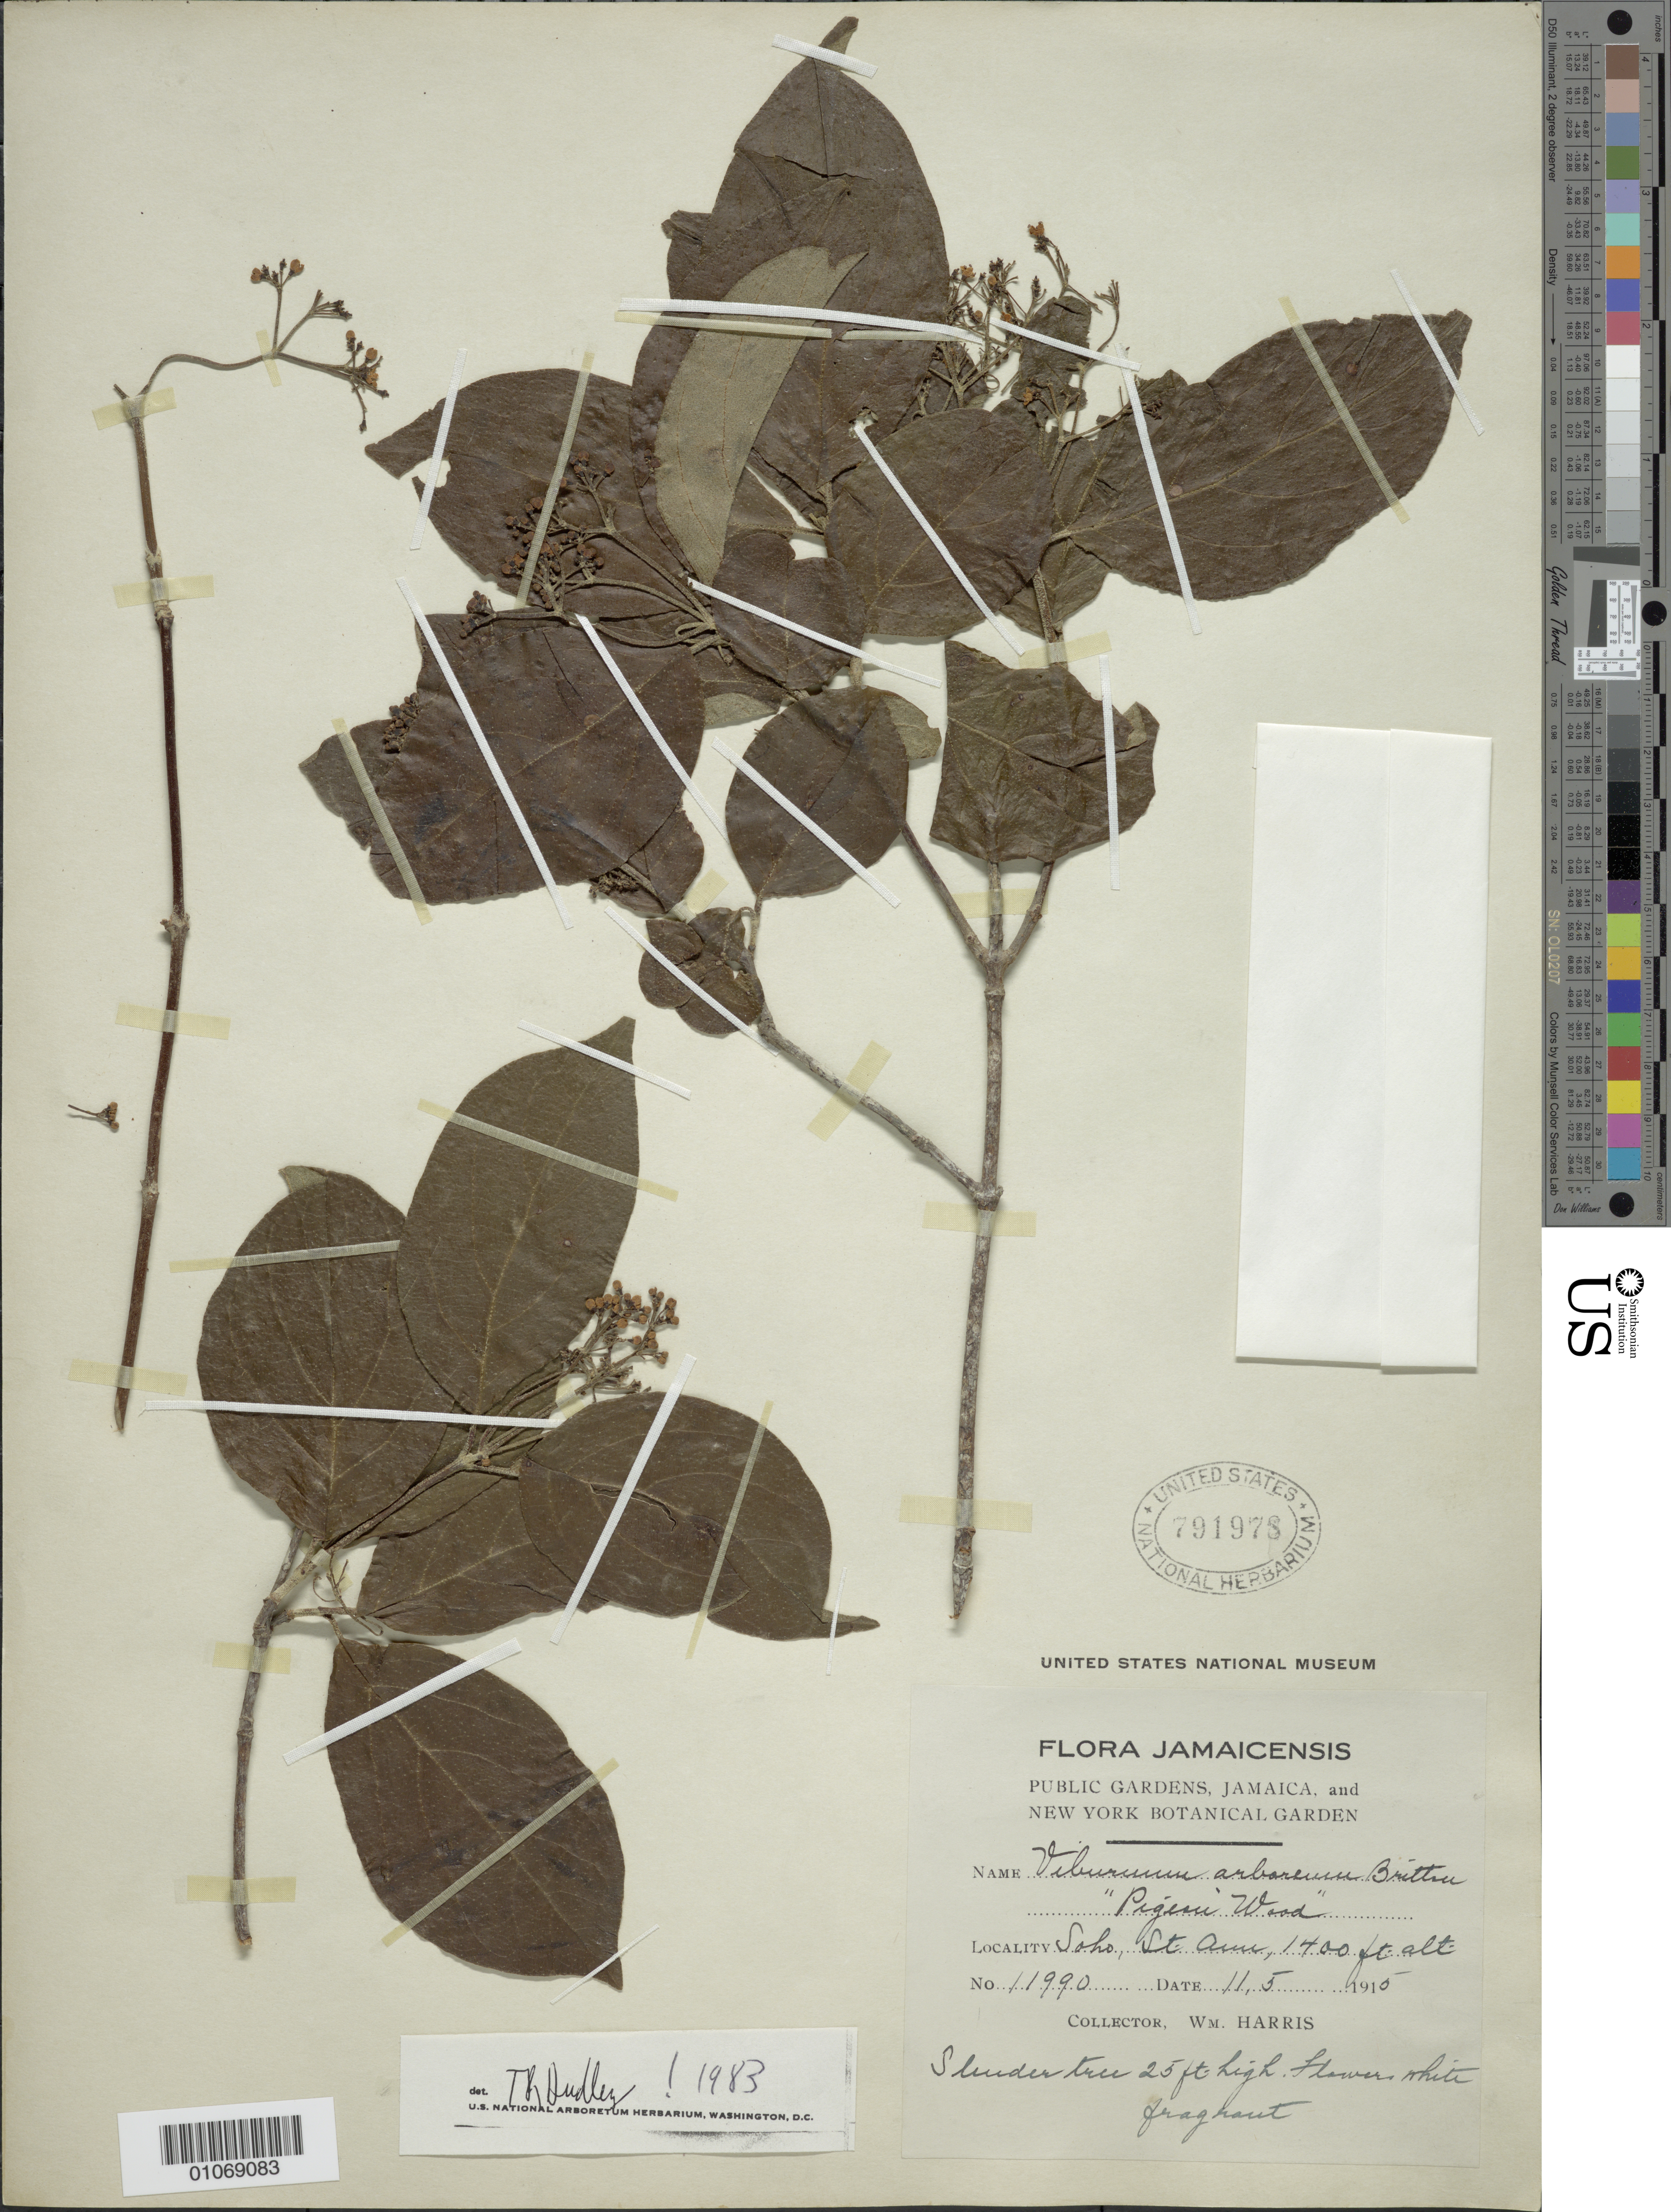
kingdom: Plantae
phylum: Tracheophyta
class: Magnoliopsida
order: Dipsacales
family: Viburnaceae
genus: Viburnum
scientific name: Viburnum arboreum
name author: Britton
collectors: W. Harris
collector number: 11990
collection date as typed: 11 May 1915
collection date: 1915-05-11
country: Jamaica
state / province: Saint Ann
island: Jamaica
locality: Soho, St. Ann.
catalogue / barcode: US 791978